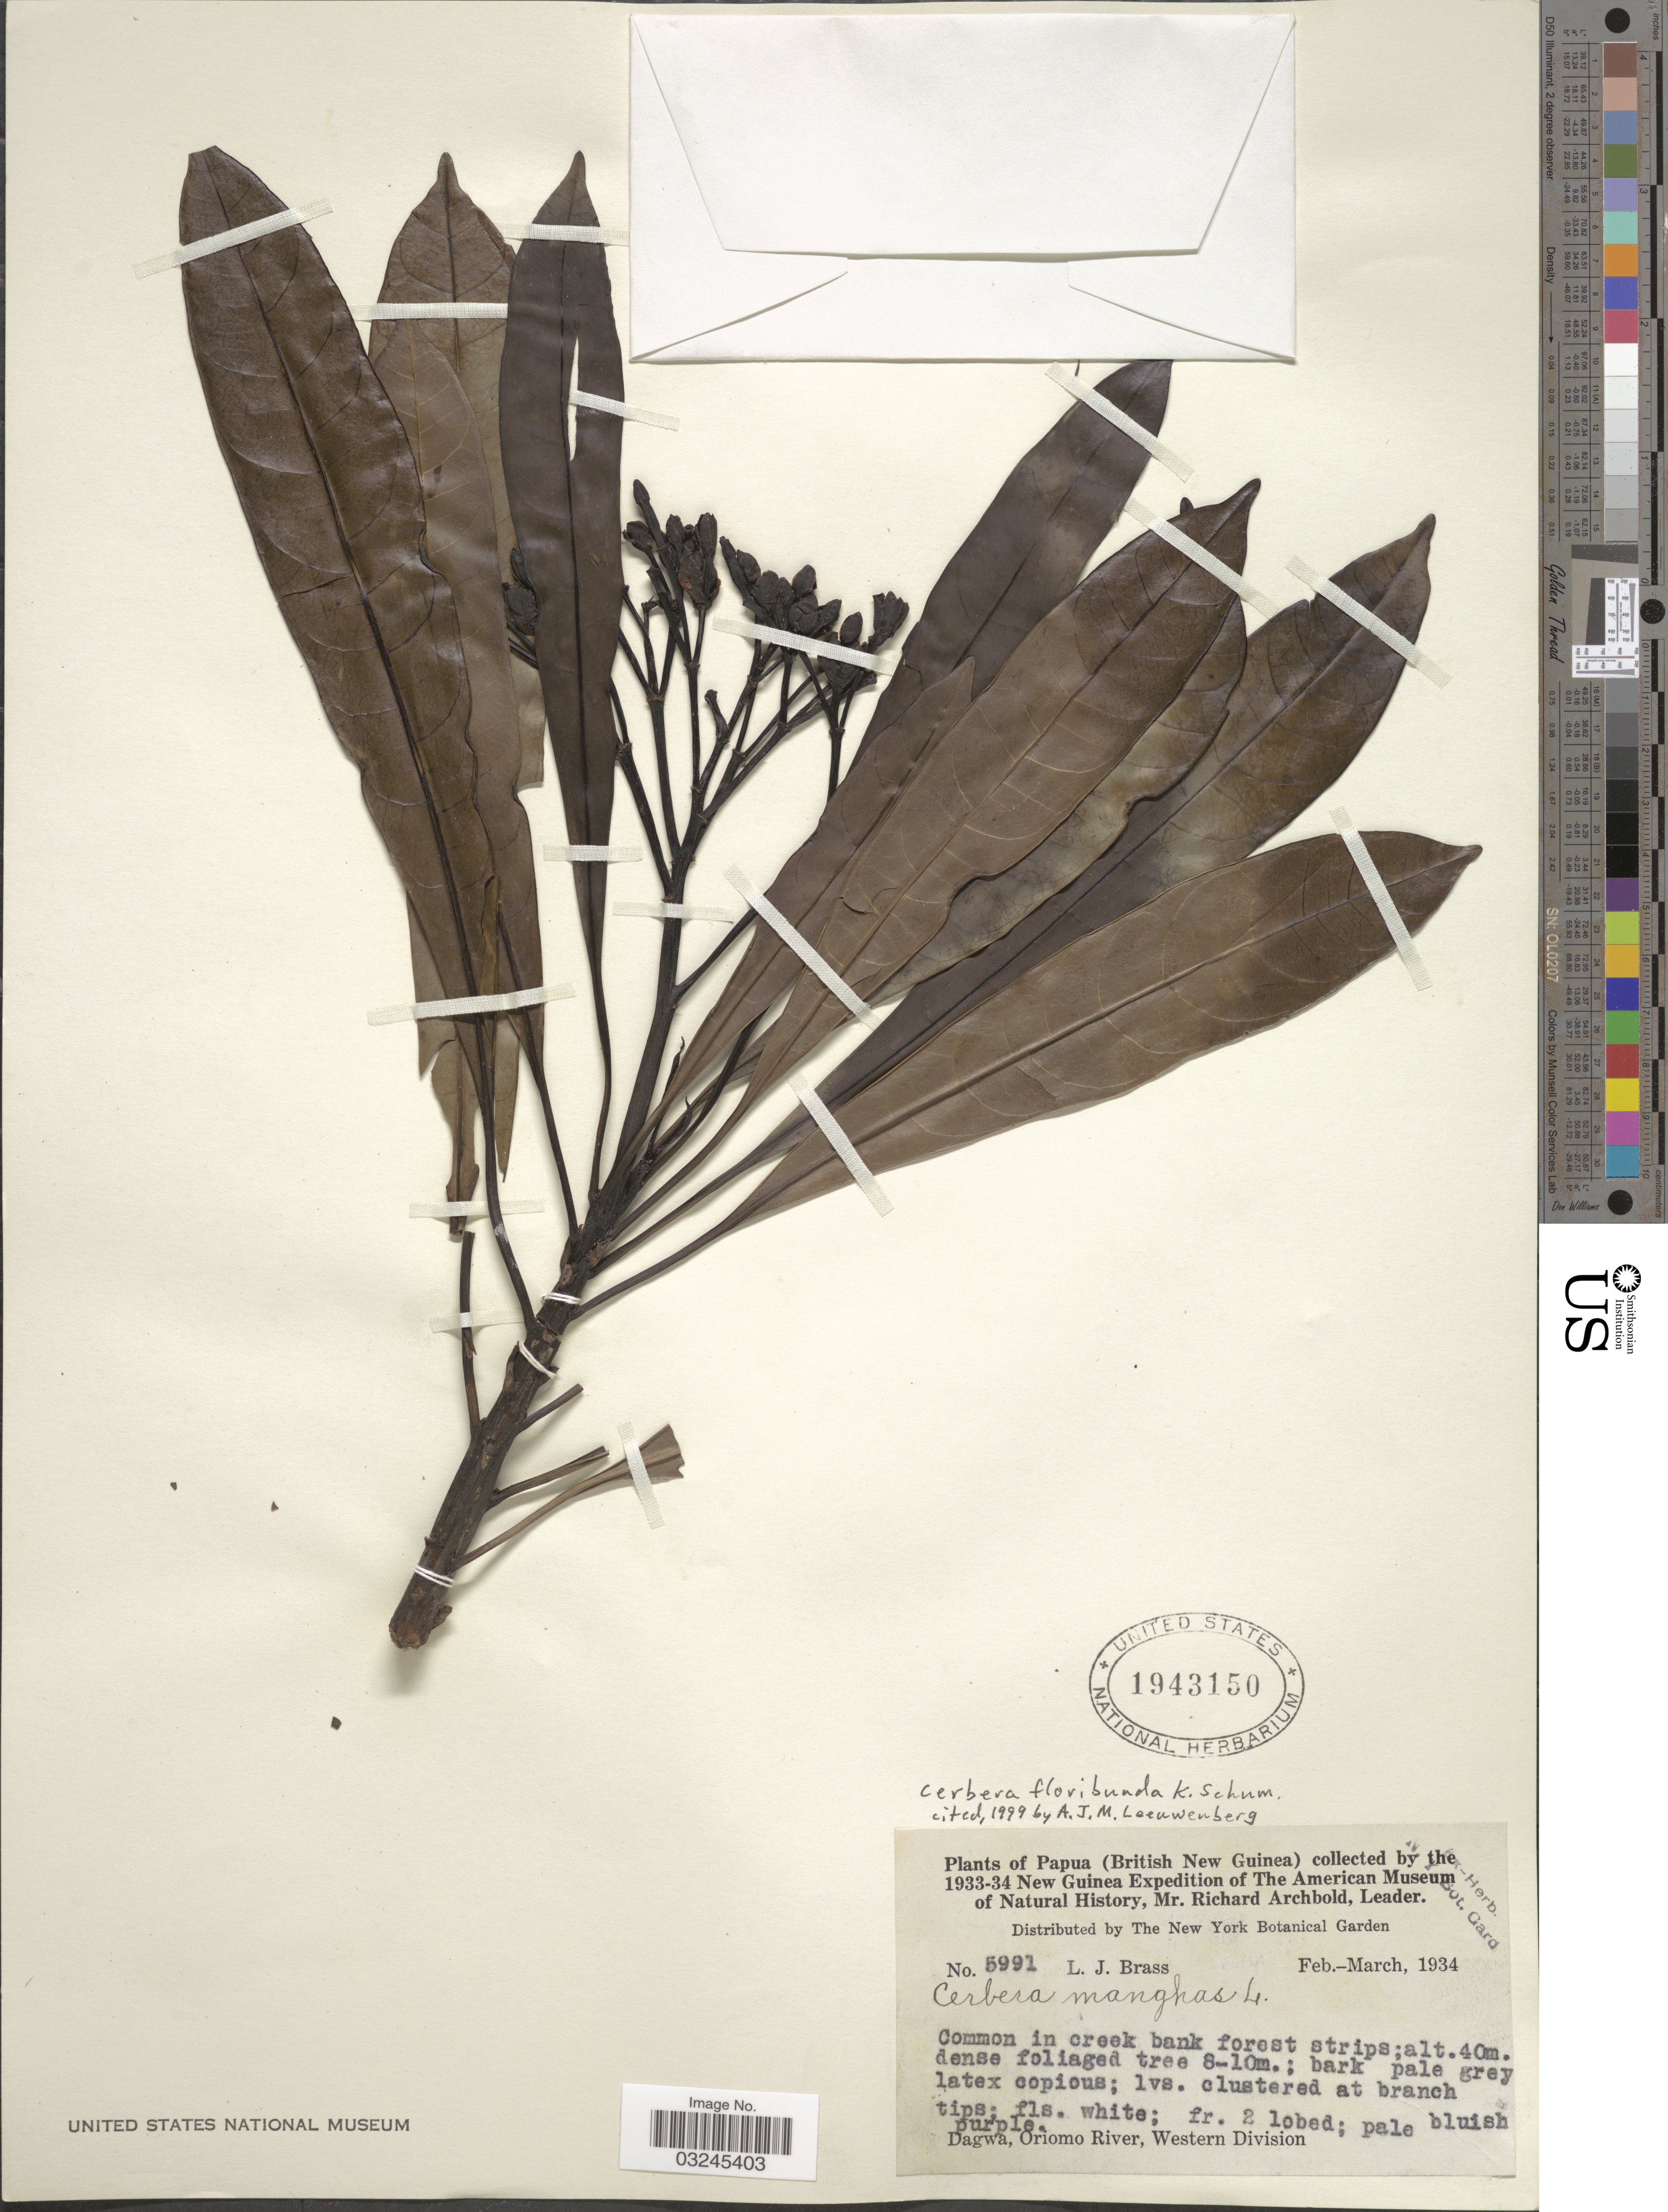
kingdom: Plantae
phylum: Tracheophyta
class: Magnoliopsida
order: Gentianales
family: Apocynaceae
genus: Cerbera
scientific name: Cerbera floribunda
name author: K. Schum.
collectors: L. J. Brass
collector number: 5991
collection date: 1934-02/1934-03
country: Papua New Guinea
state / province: Manus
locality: Papua (British New Guinea). Dagwa, Oriomo River, Western Division.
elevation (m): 40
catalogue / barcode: US 1943150